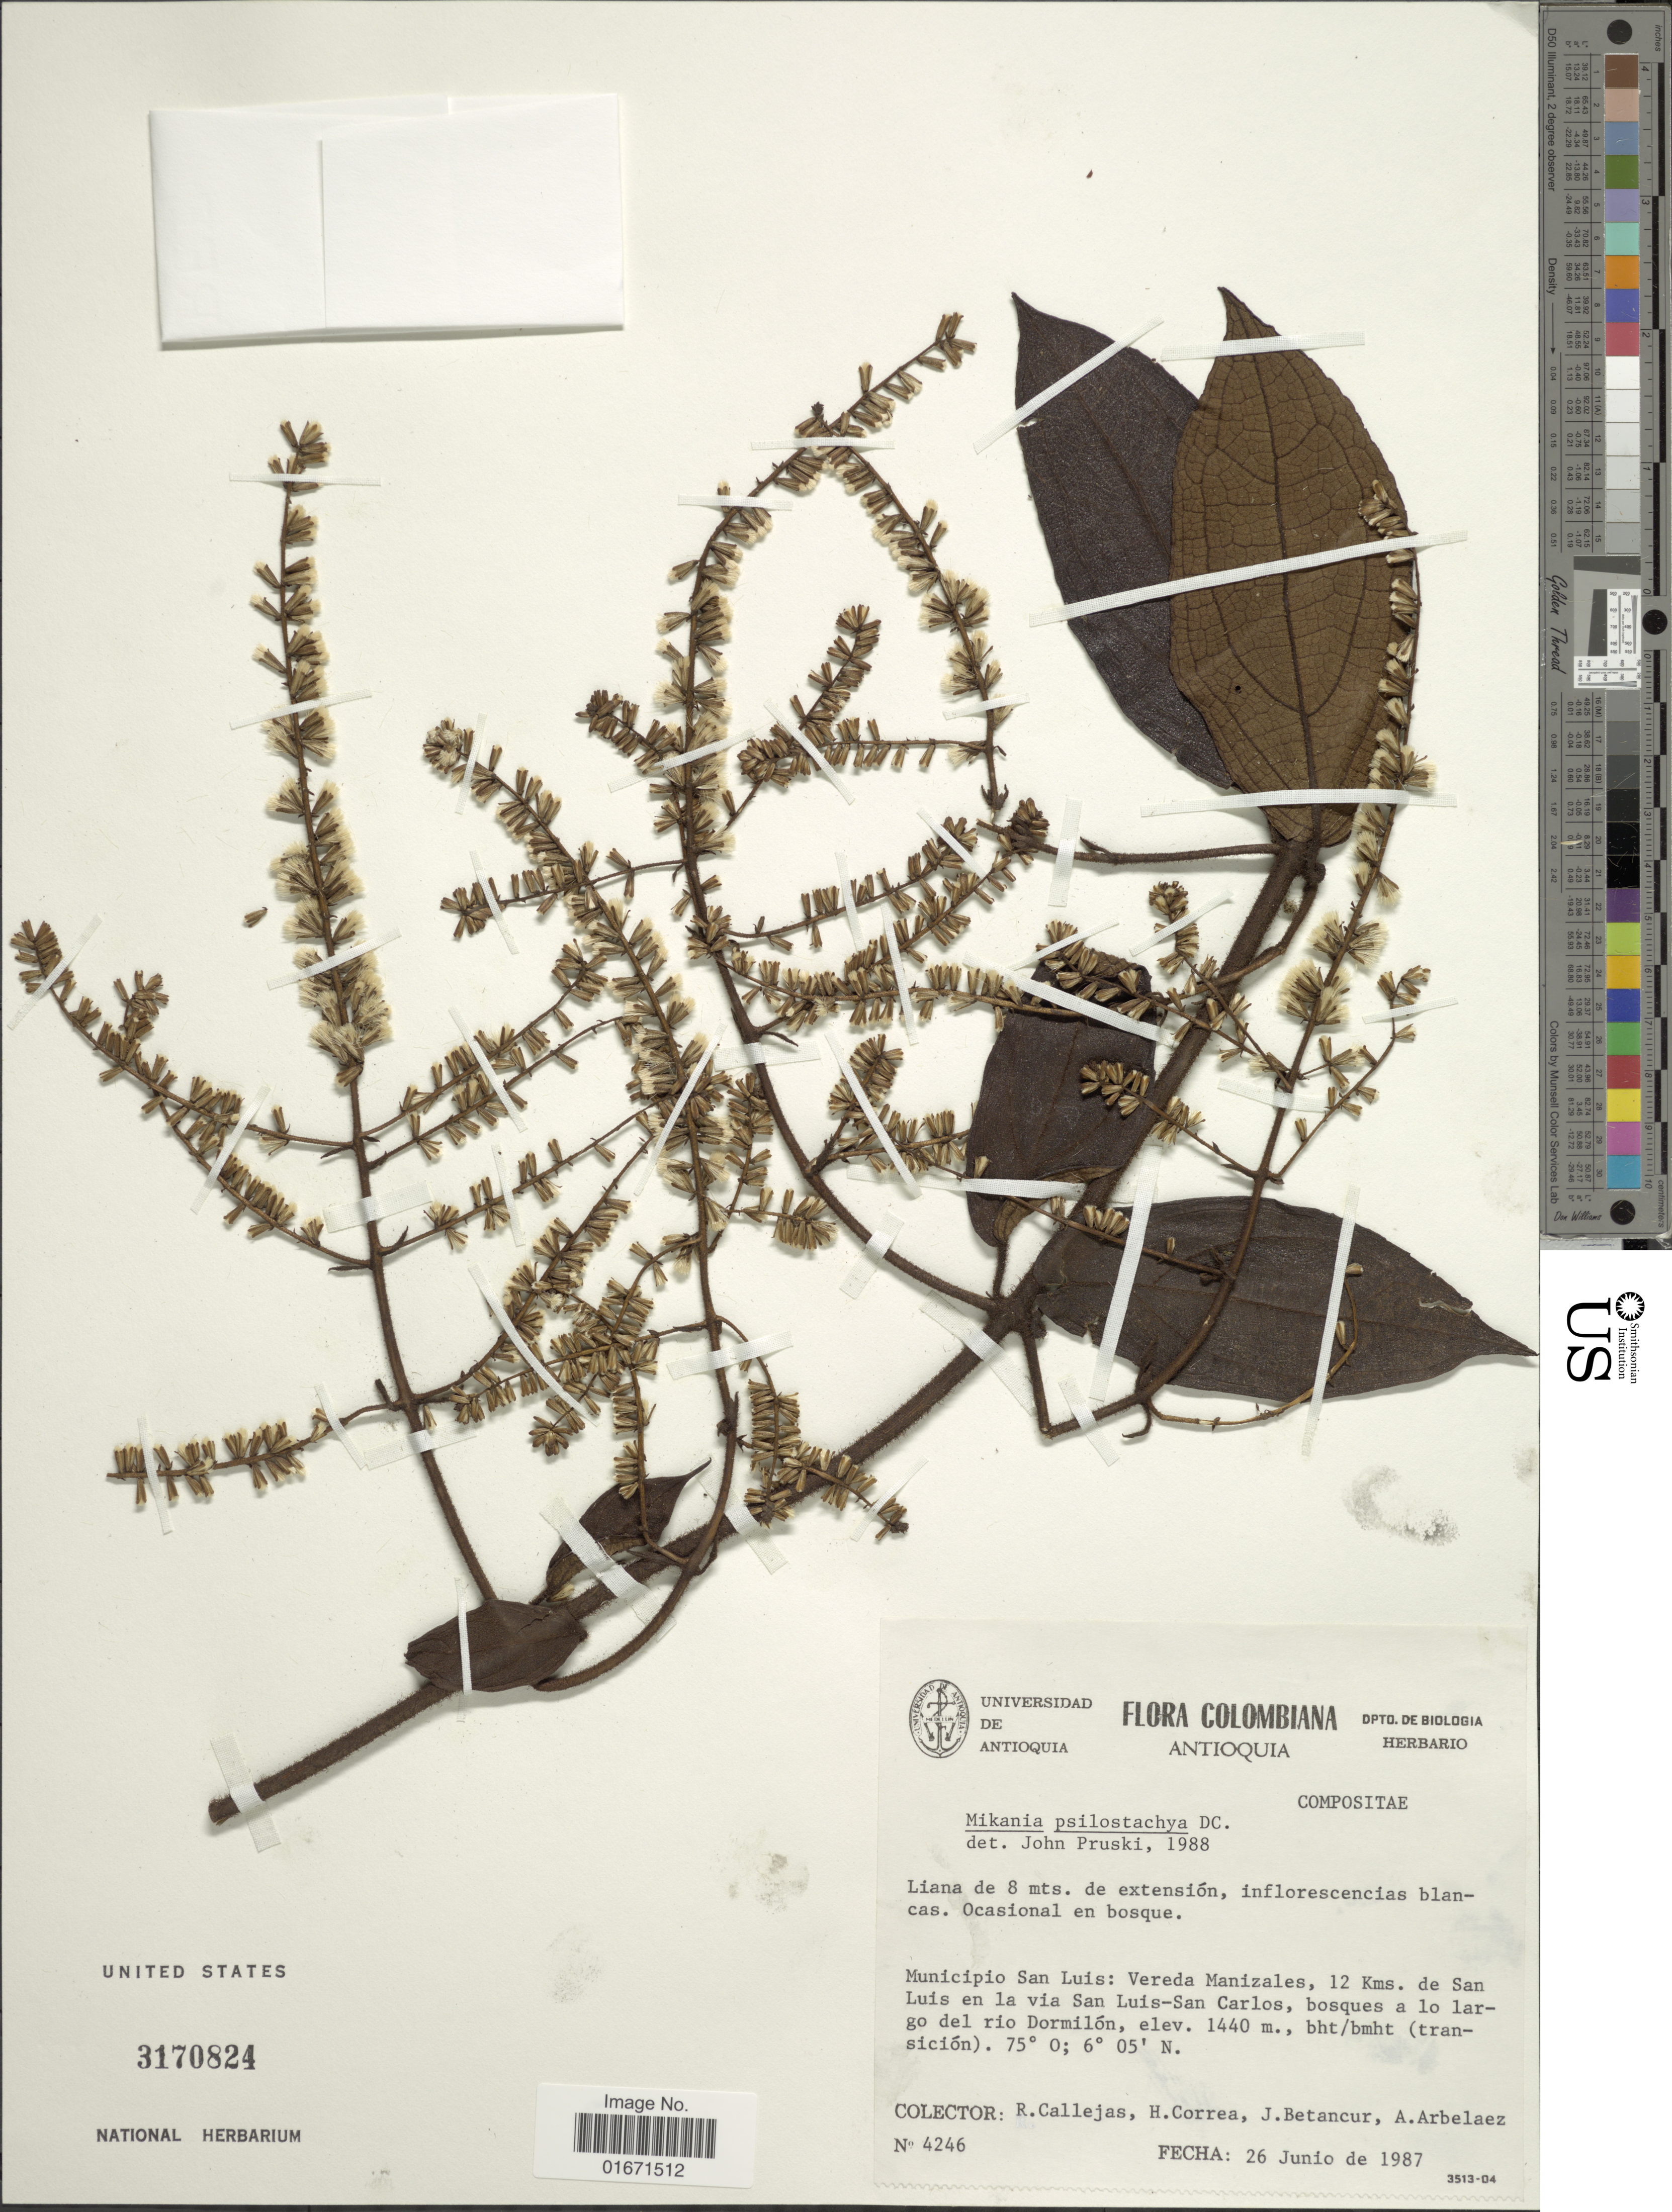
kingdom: Plantae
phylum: Tracheophyta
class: Magnoliopsida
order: Asterales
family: Asteraceae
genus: Mikania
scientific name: Mikania psilostachya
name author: DC.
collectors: R. Callejas, H. Correa, J. Betancur & A. Arbelaez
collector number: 4246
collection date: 1987-06-26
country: Colombia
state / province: Antioquia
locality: Municipio San Luis: Vereda Manizales, 12 Kms. de San Luis en la via San Luis-San Carlos, bosques a lo largo del rio Dormilón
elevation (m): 1440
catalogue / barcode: US 3170824